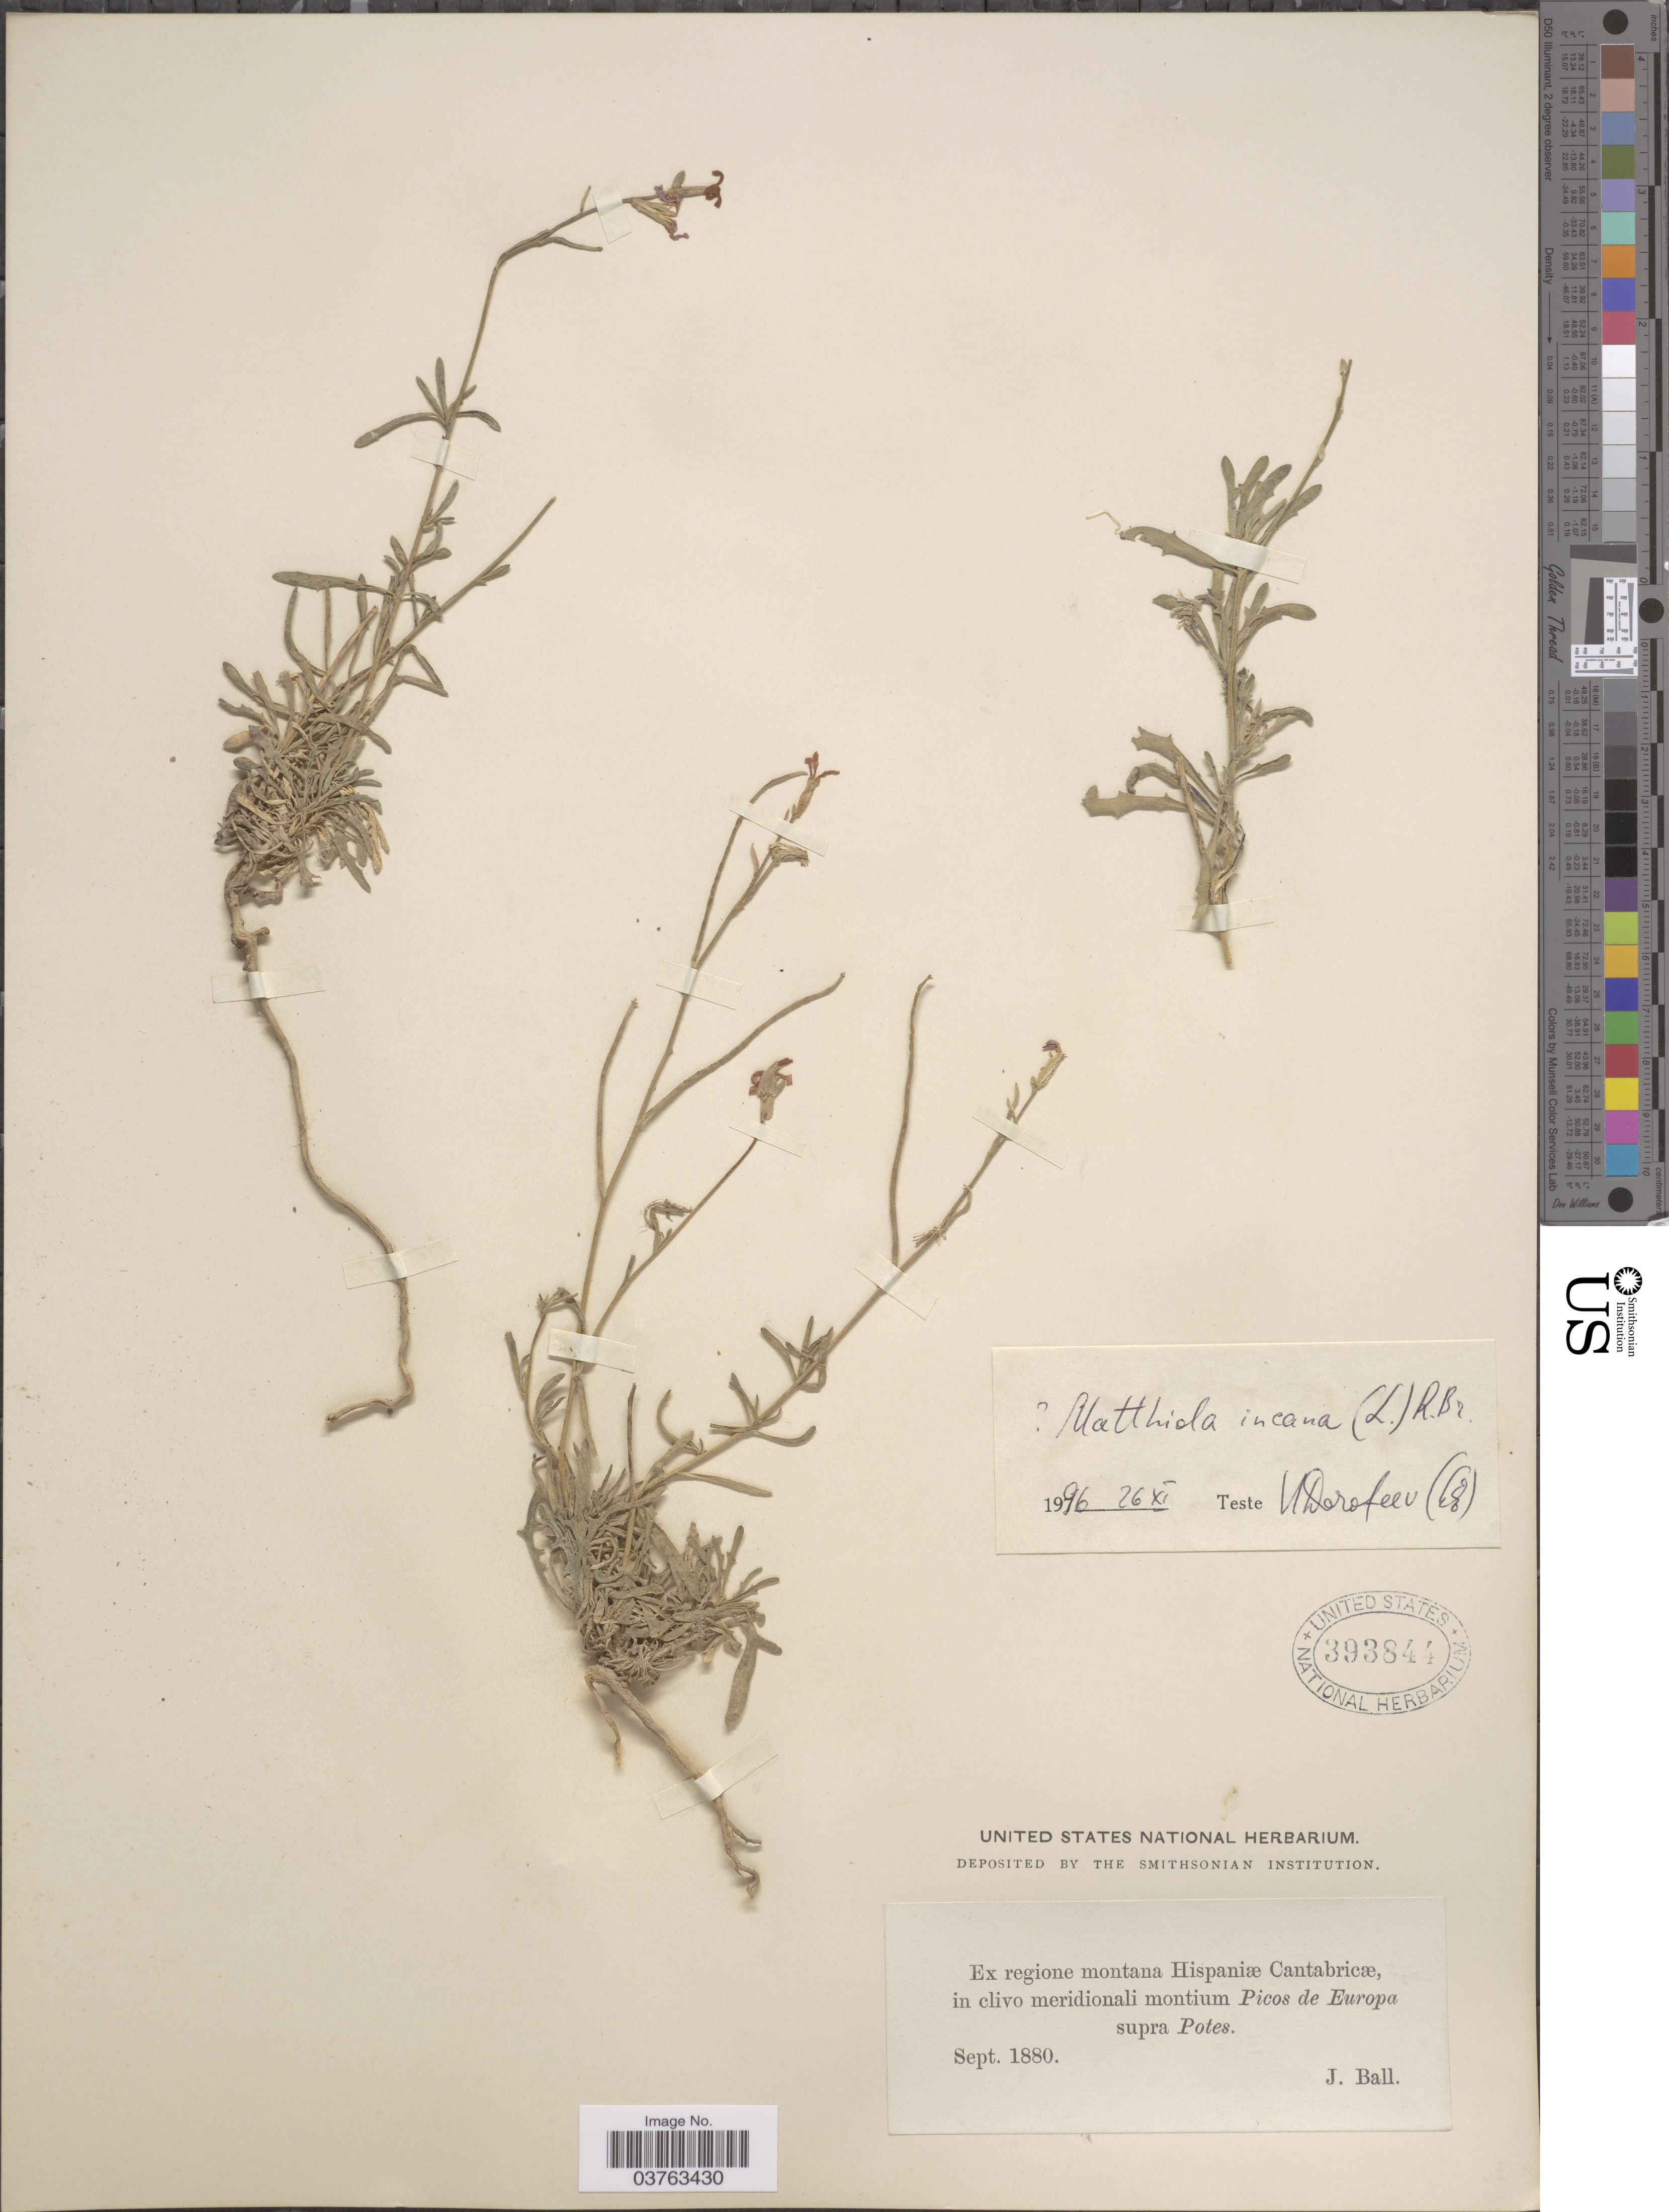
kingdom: Plantae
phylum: Tracheophyta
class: Magnoliopsida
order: Brassicales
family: Brassicaceae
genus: Matthiola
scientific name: Matthiola incana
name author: (L.) W.T. Aiton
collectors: J. Ball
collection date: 1880-09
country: Spain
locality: Ex regione montana Hispaniæ Cantabricæ, in clivo meridionali montium Picos de Europa supra Potes.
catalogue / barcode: US 393844